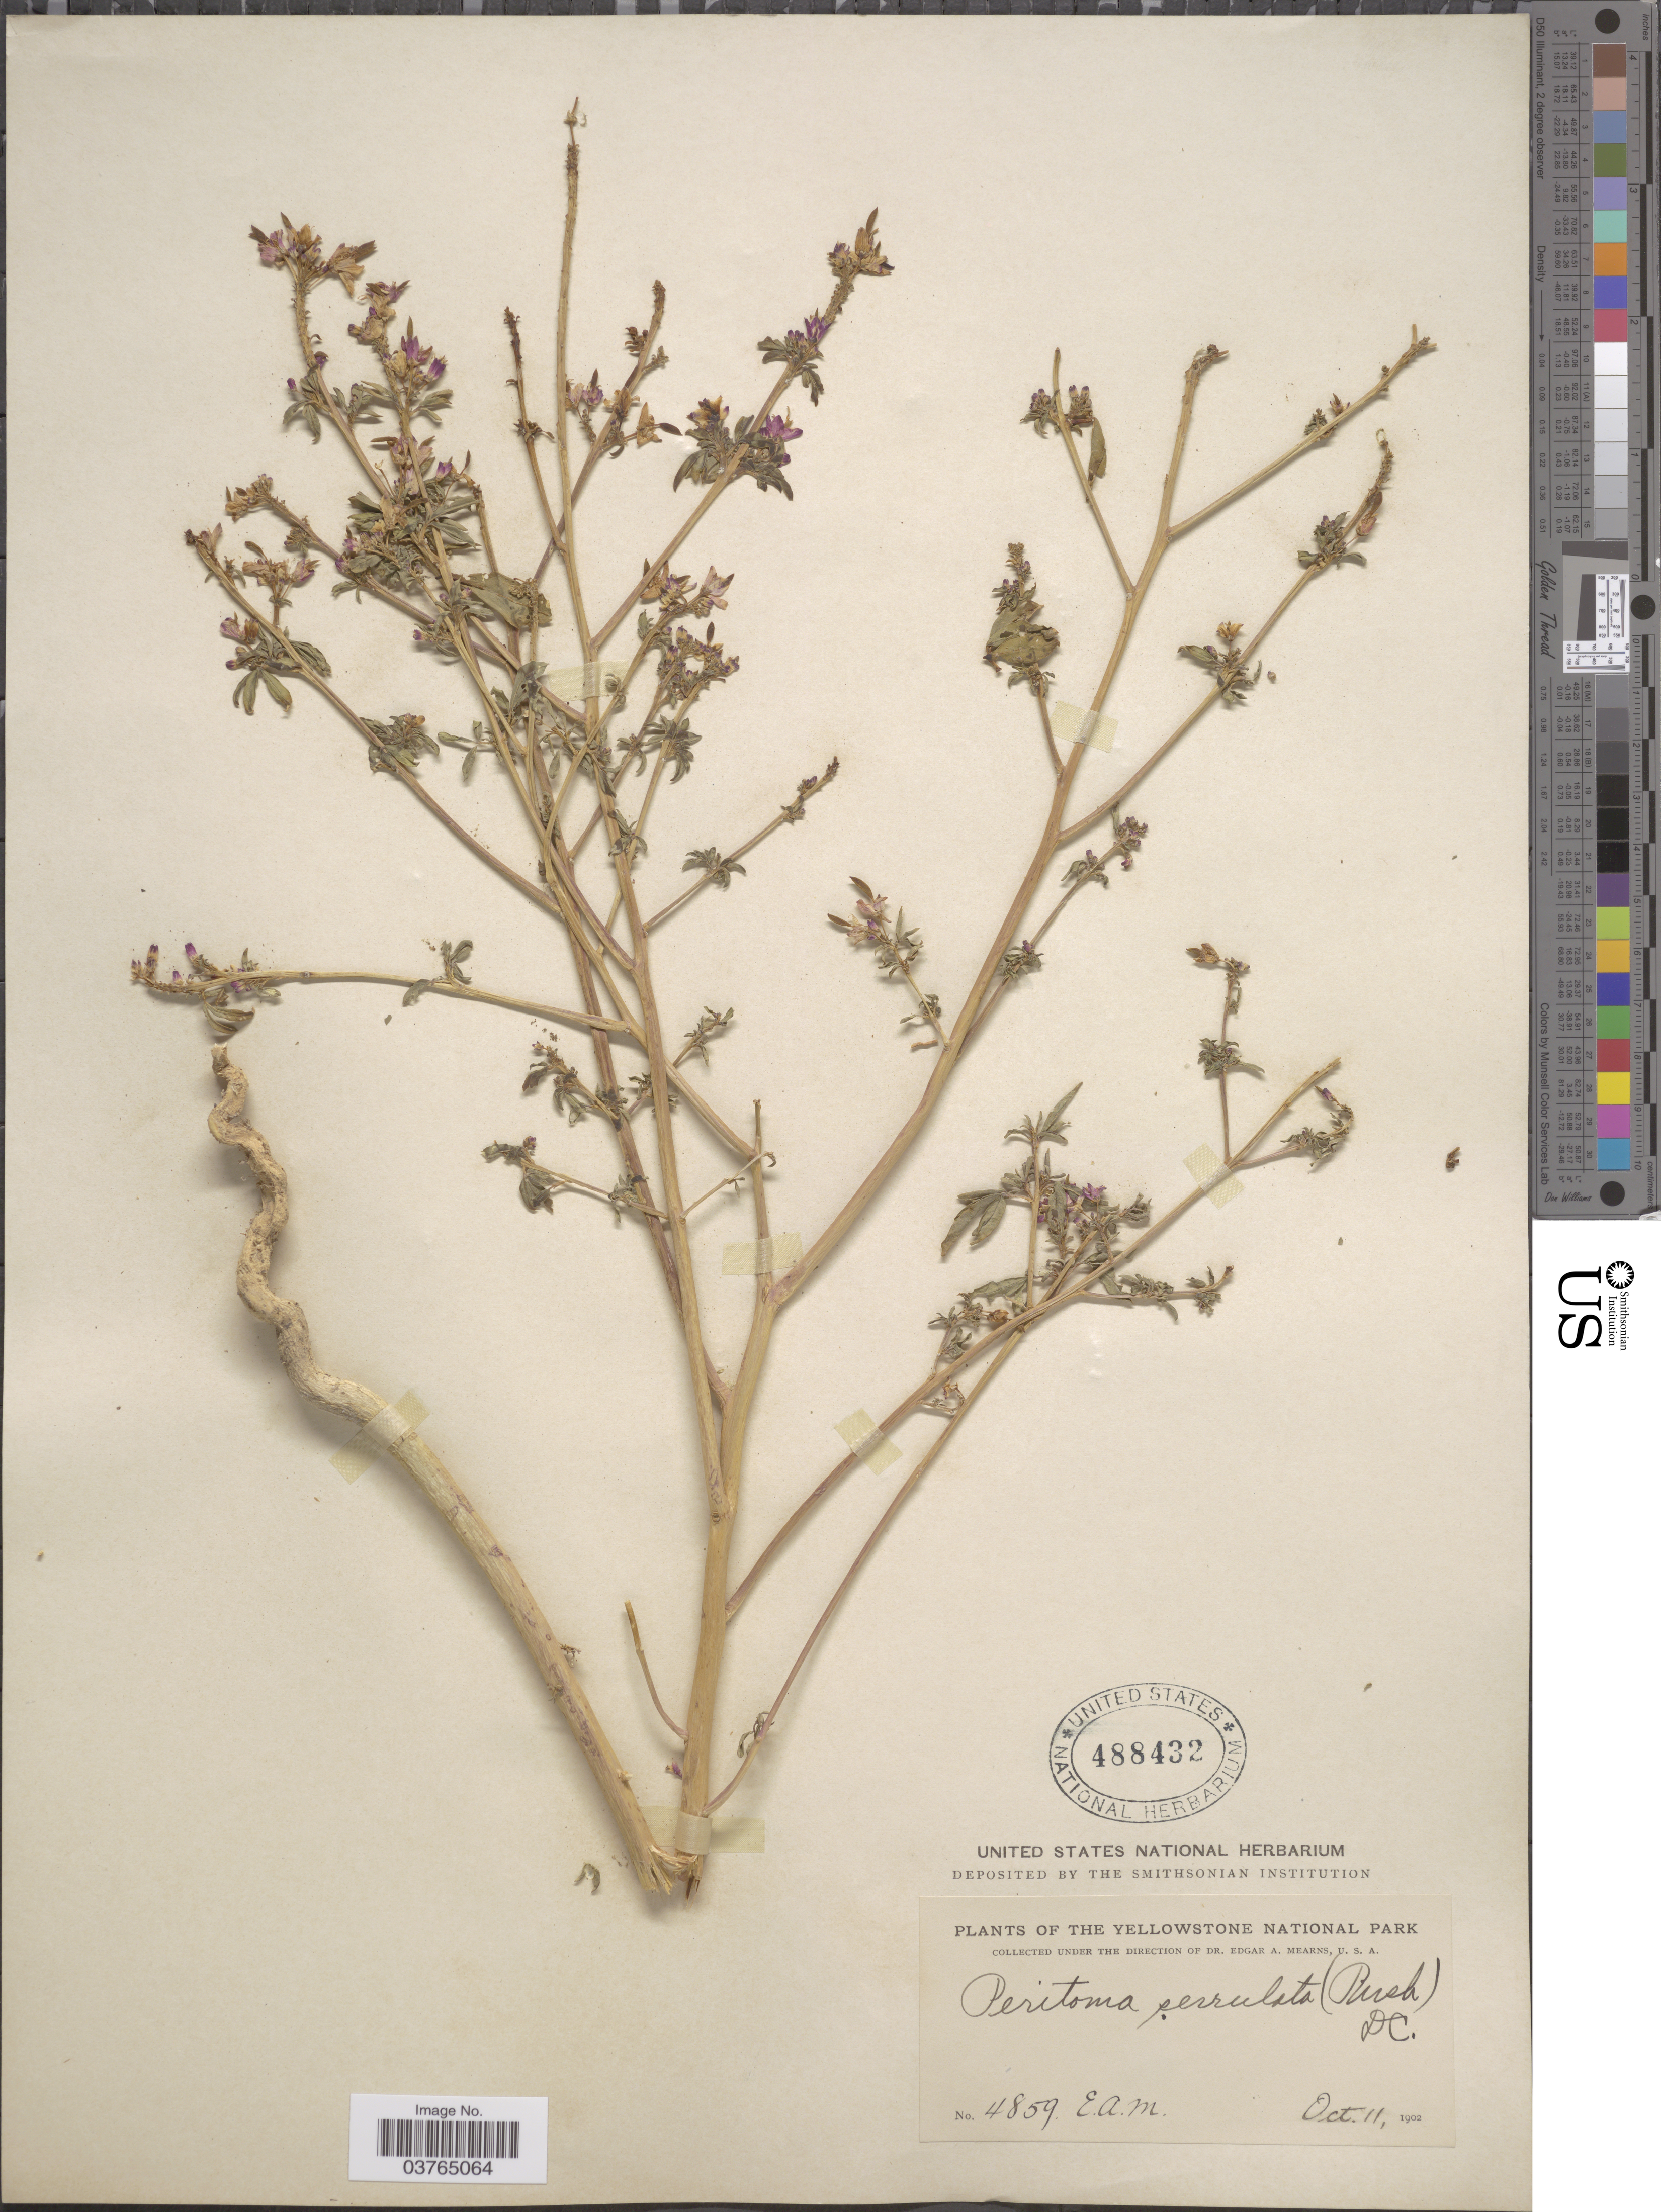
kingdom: Plantae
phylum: Tracheophyta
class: Magnoliopsida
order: Brassicales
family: Cleomaceae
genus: Cleomella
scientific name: Cleomella serrulata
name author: (Pursh) Roalson & J.C. Hall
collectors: E. A. Mearns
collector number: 4859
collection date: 1902-10-11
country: United States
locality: Yellowstone National Park.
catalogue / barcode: US 488432